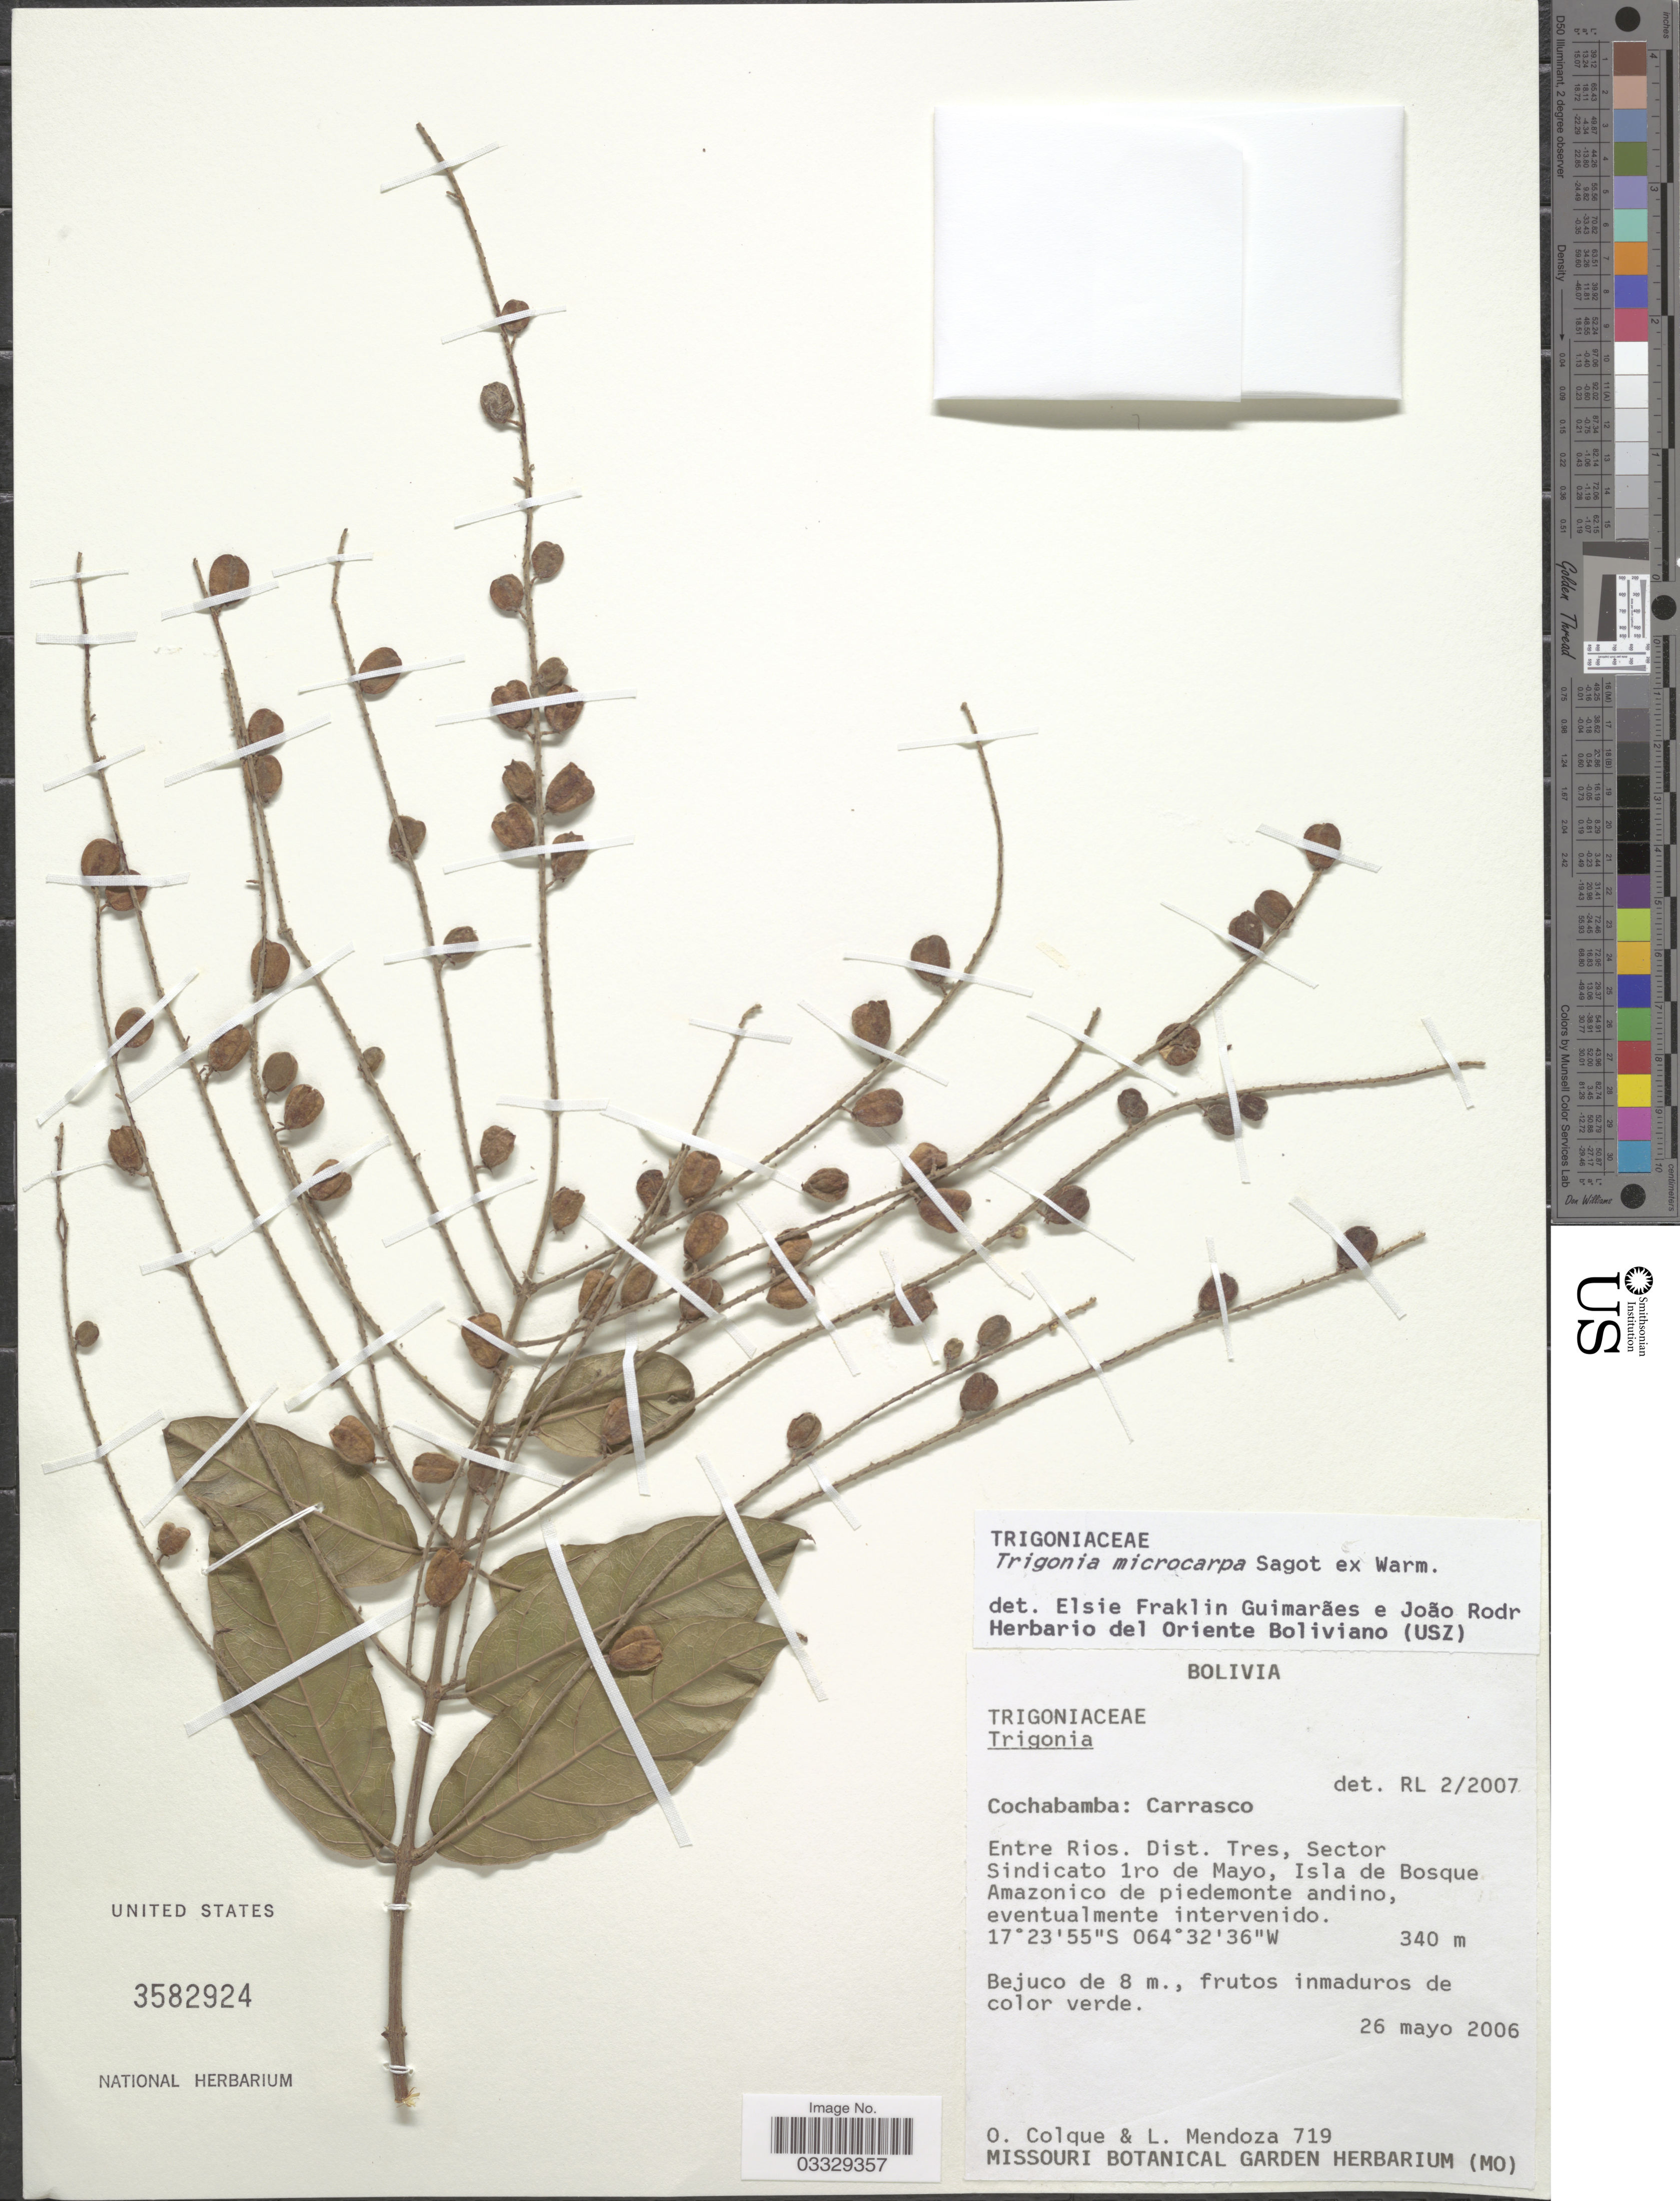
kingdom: Plantae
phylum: Tracheophyta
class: Magnoliopsida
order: Malpighiales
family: Trigoniaceae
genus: Trigonia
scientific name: Trigonia microcarpa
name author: Sagot ex Warm.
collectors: O. Colque & L. Mendoza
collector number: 719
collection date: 2006-05-26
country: Bolivia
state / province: Cochabamba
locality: Carrasco. Entre Rios. Dist. Tres, Sector Sindicato 1ro de Mayo, Isla de Bosque Amazonico de piedemonte andino.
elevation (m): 340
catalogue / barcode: US 3582924